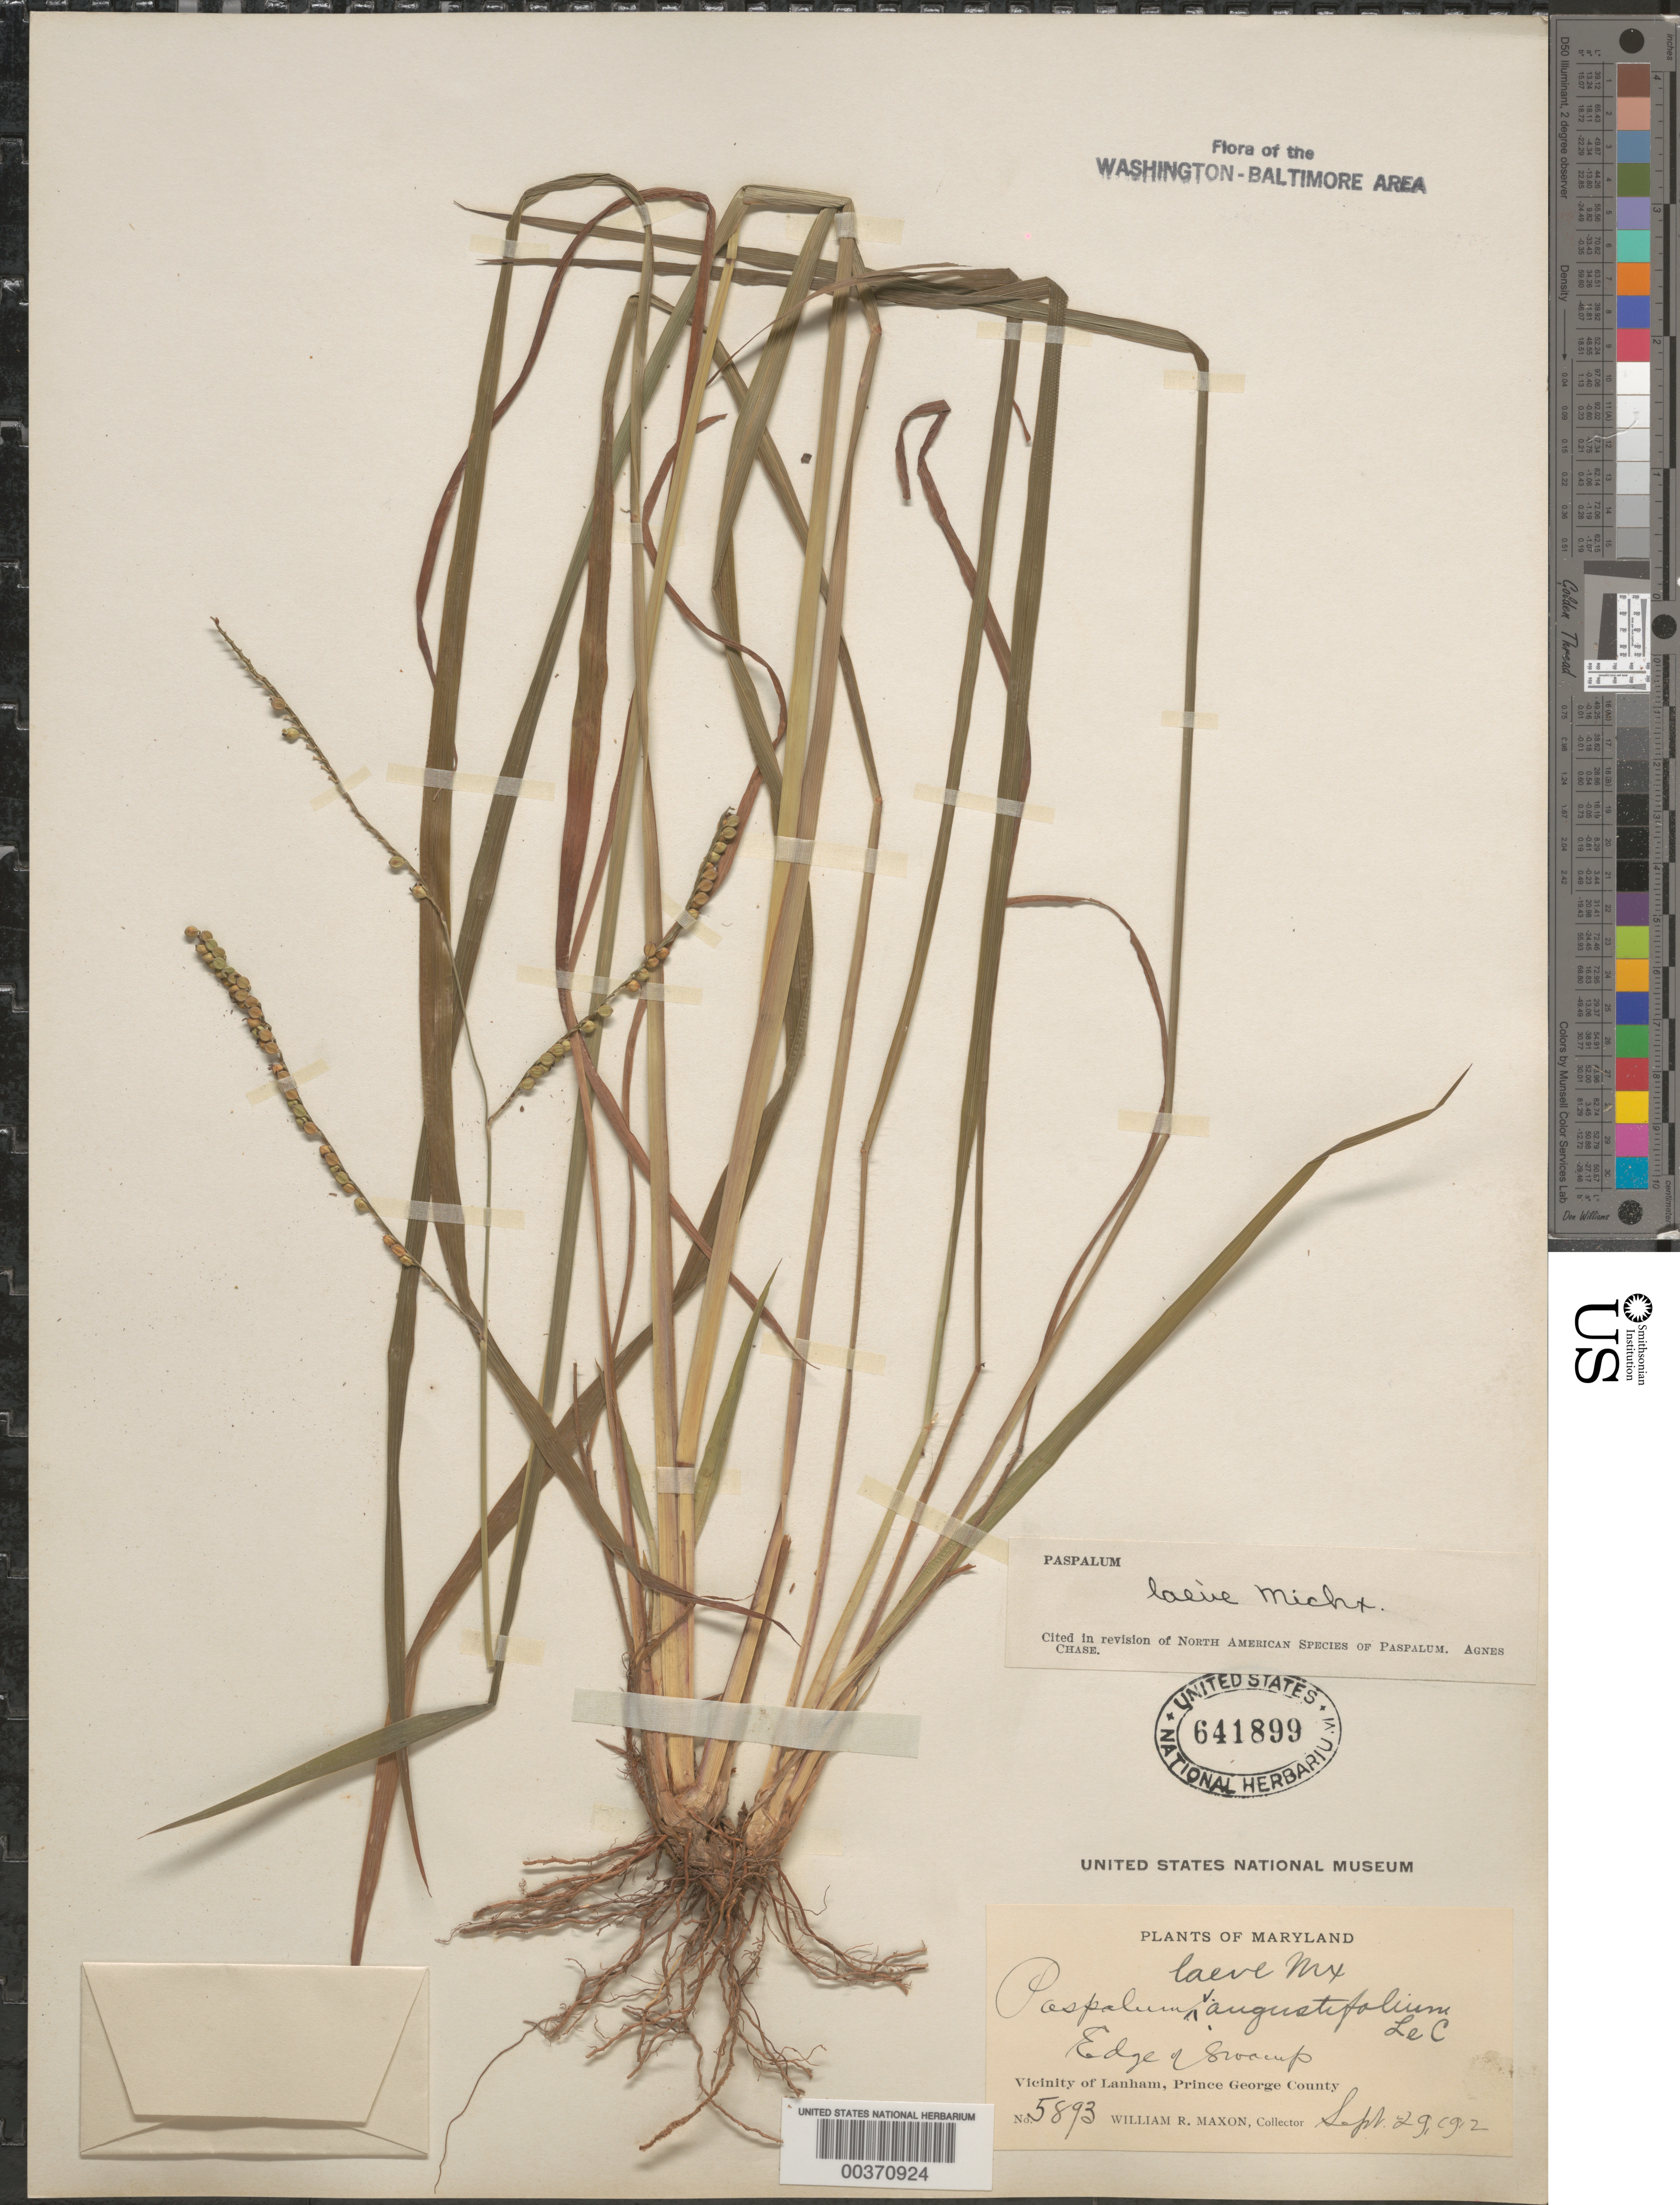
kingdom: Plantae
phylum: Tracheophyta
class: Liliopsida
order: Poales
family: Poaceae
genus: Paspalum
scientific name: Paspalum laeve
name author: Michx.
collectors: W. R. Maxon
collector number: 5893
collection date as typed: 29 Sep 1912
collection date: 1912-09-29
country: United States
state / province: Maryland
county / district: Prince George's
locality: Lanham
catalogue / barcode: US 641899